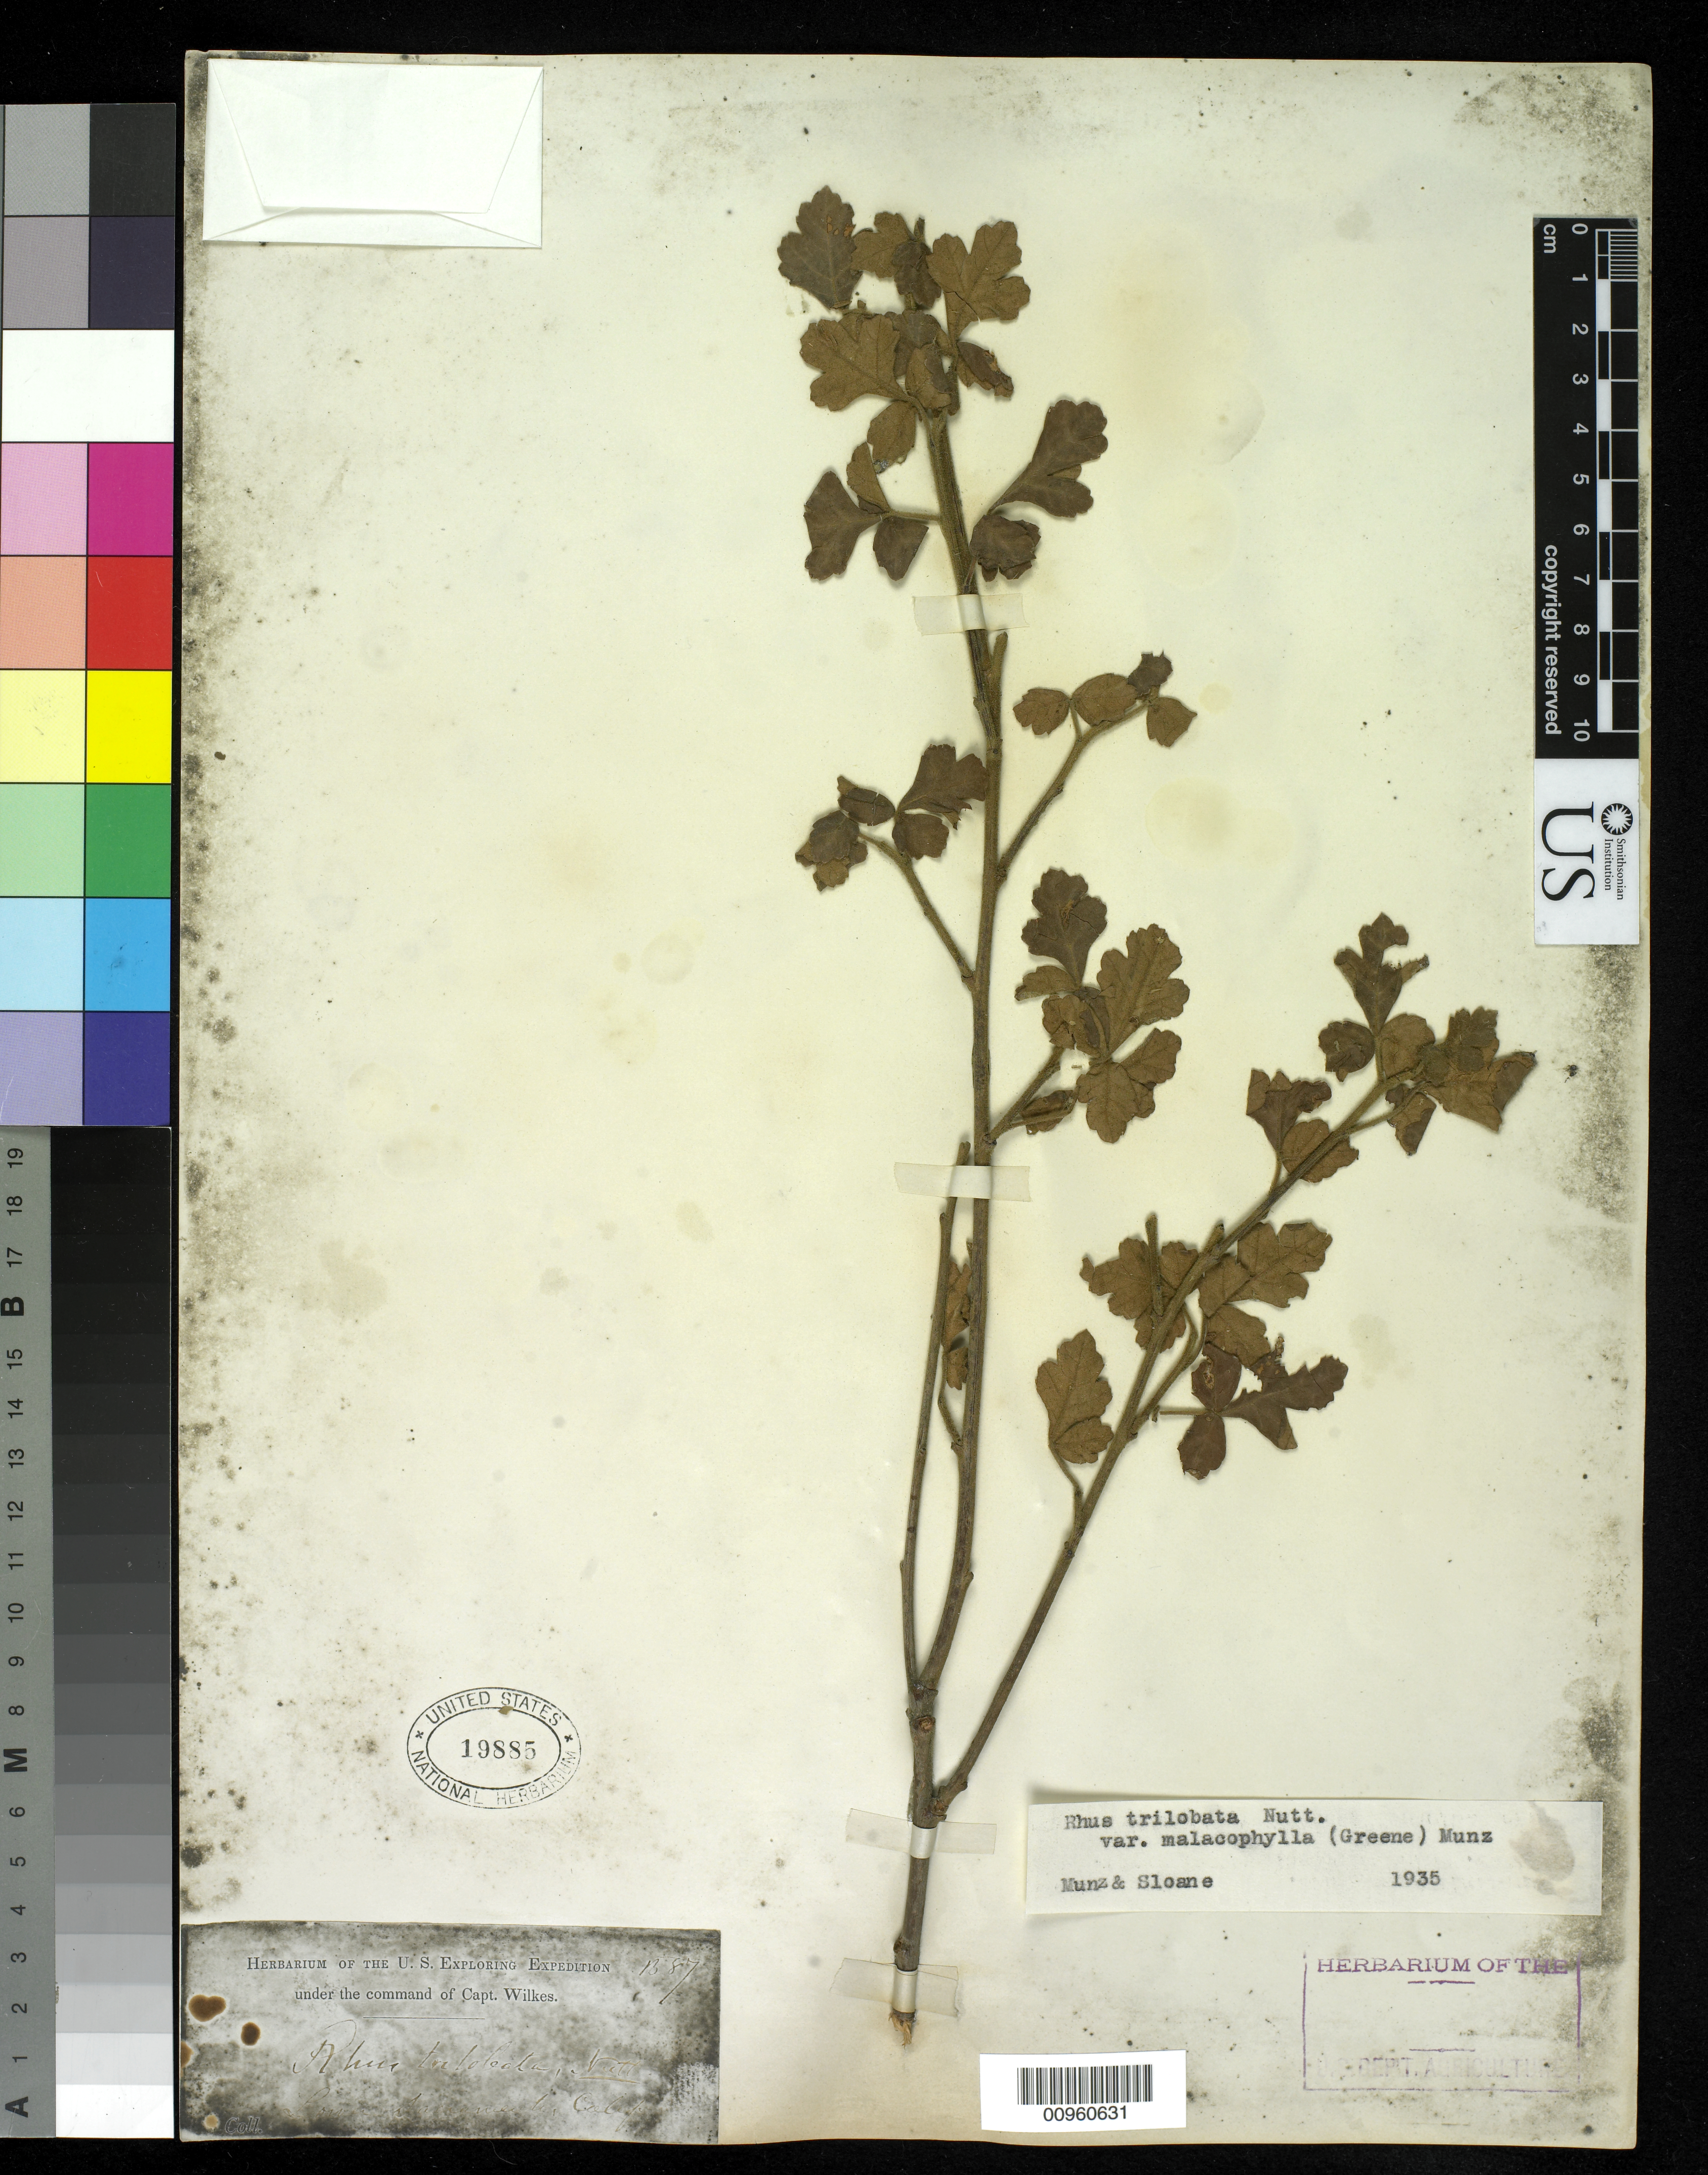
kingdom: Plantae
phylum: Tracheophyta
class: Magnoliopsida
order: Sapindales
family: Anacardiaceae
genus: Rhus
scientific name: Rhus trilobata var. malacophylla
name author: Nutt.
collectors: Wilkes Explor. Exped.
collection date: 1838/1842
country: United States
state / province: California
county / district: Sacramento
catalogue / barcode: US 19885